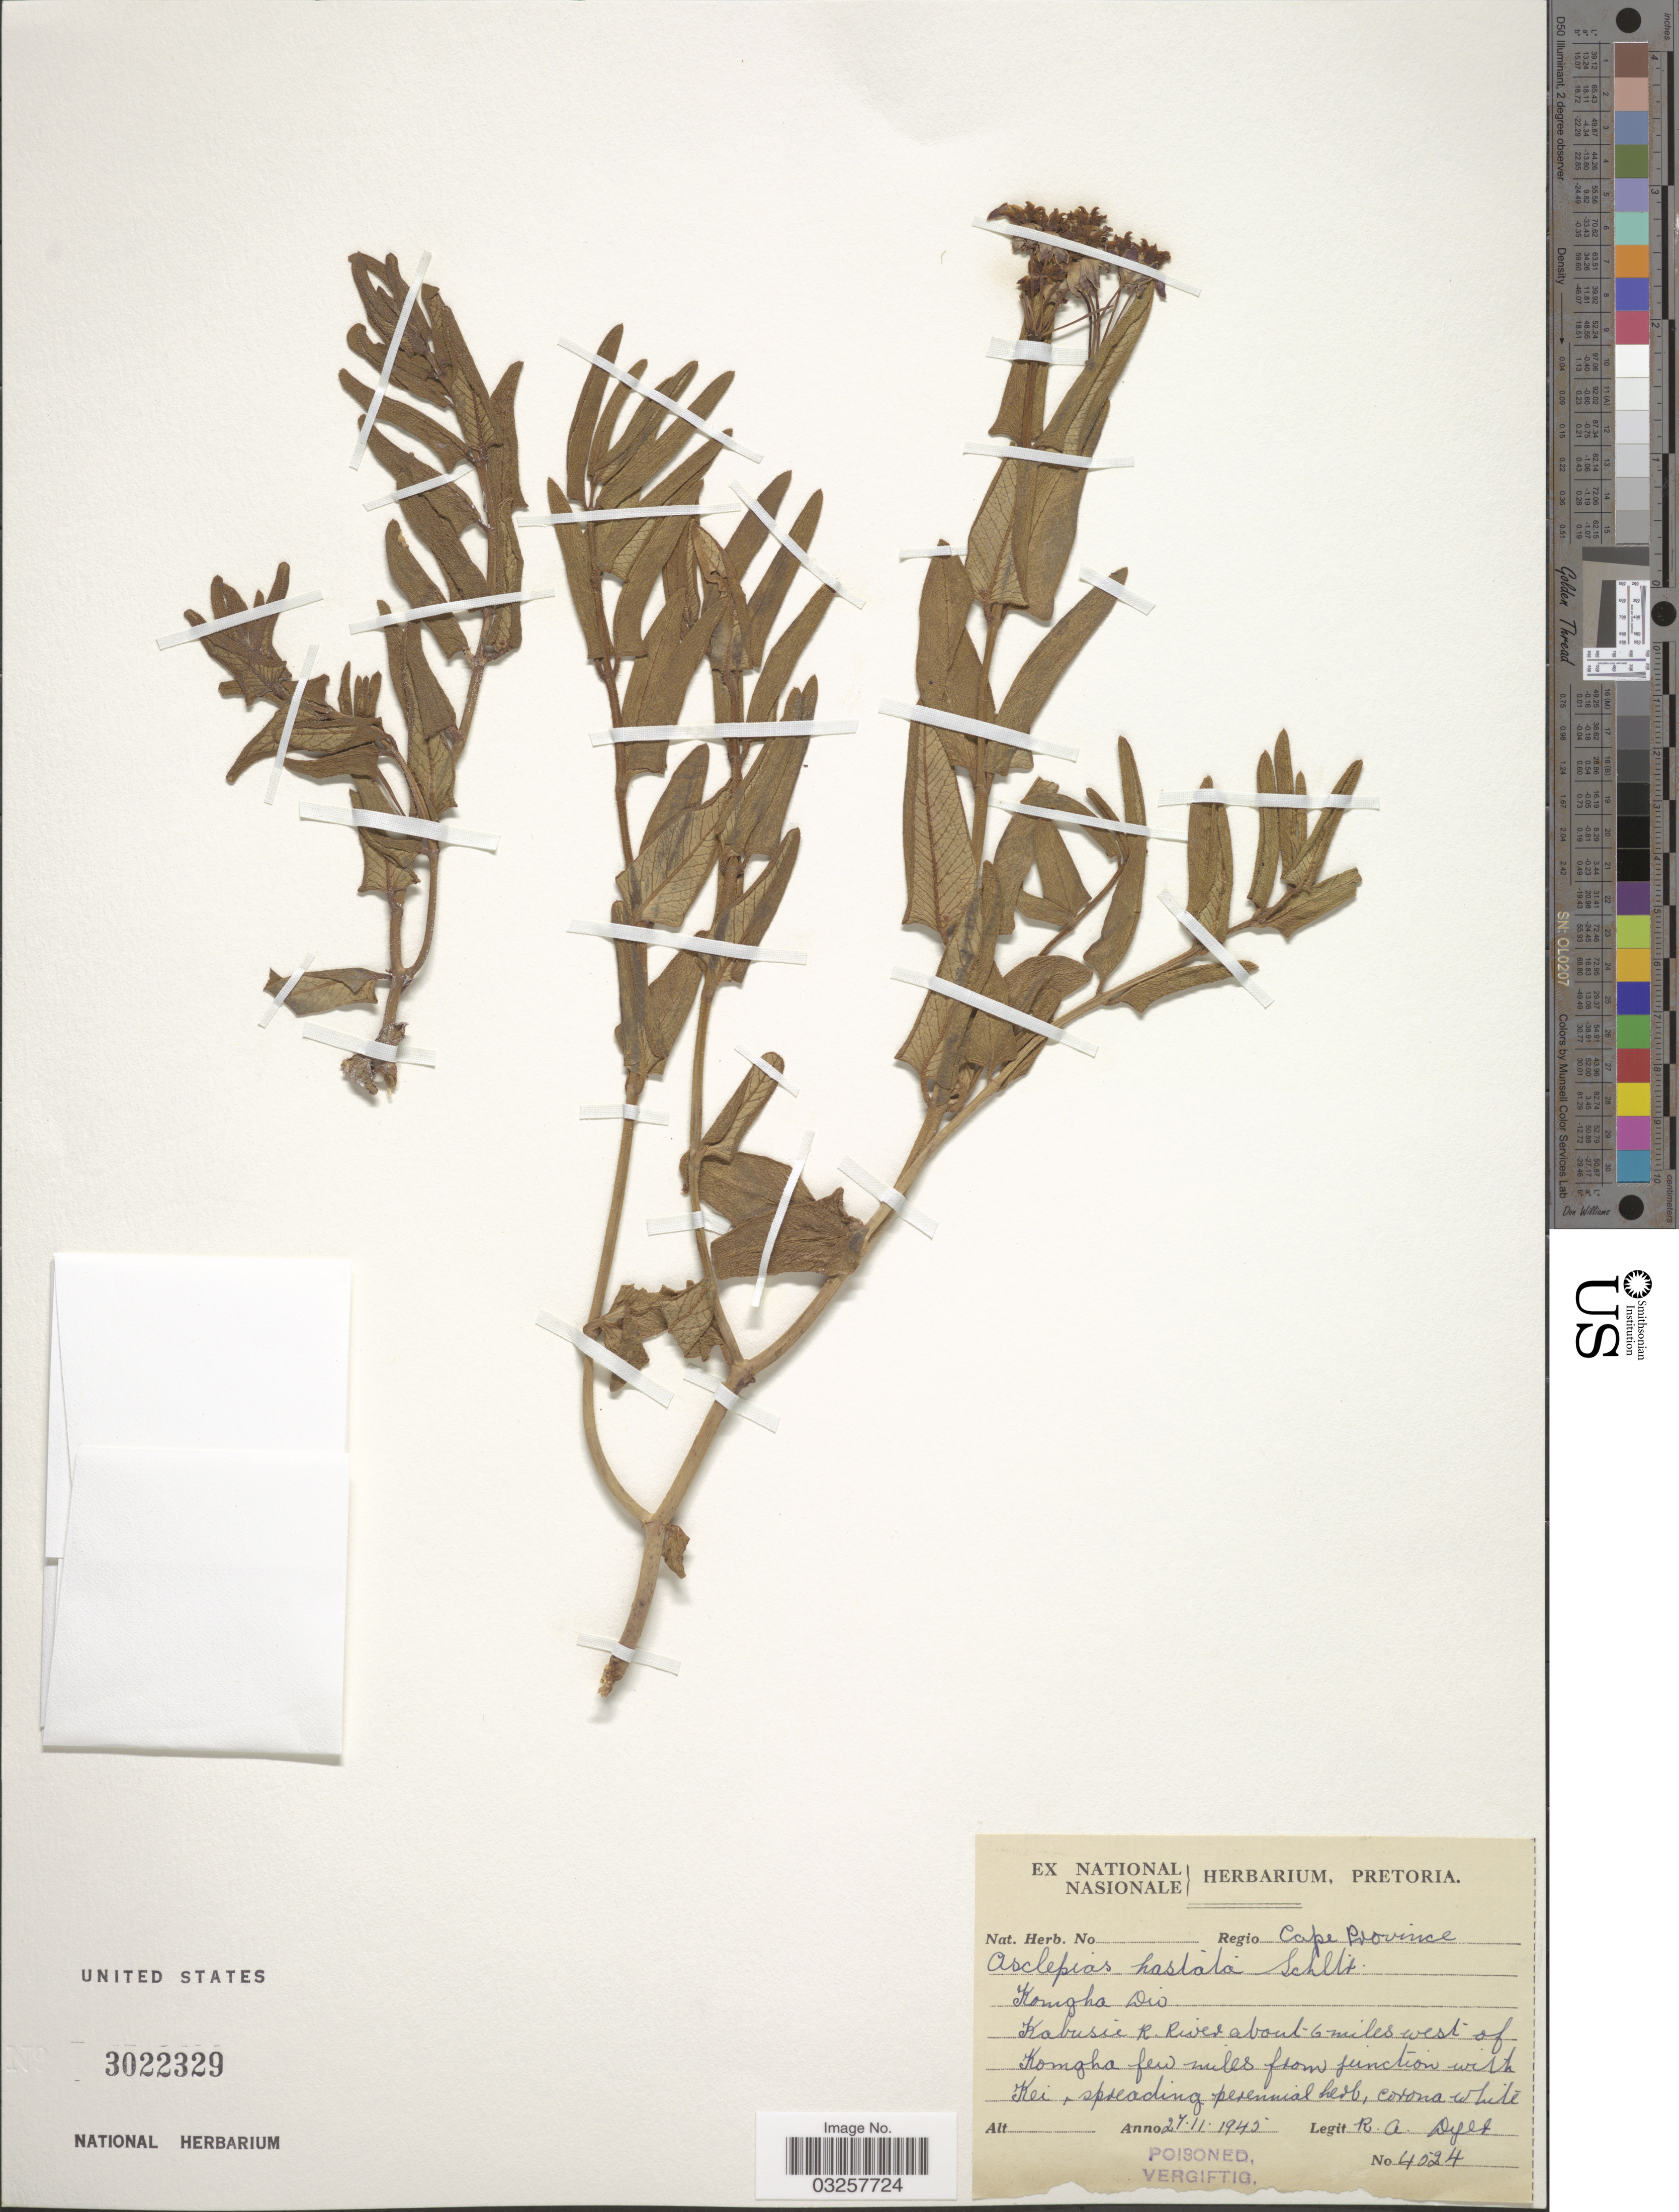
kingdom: Plantae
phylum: Tracheophyta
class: Magnoliopsida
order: Gentianales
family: Apocynaceae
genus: Asclepias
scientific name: Asclepias hastata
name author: Bunge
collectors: R. A. Dyer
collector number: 4524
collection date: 1945-11-27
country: South Africa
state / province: Eastern Cape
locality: Komgha Div. Kabusie R. River about 6 miles west of Komgha few miles from junction with Kei.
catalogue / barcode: US 3022329